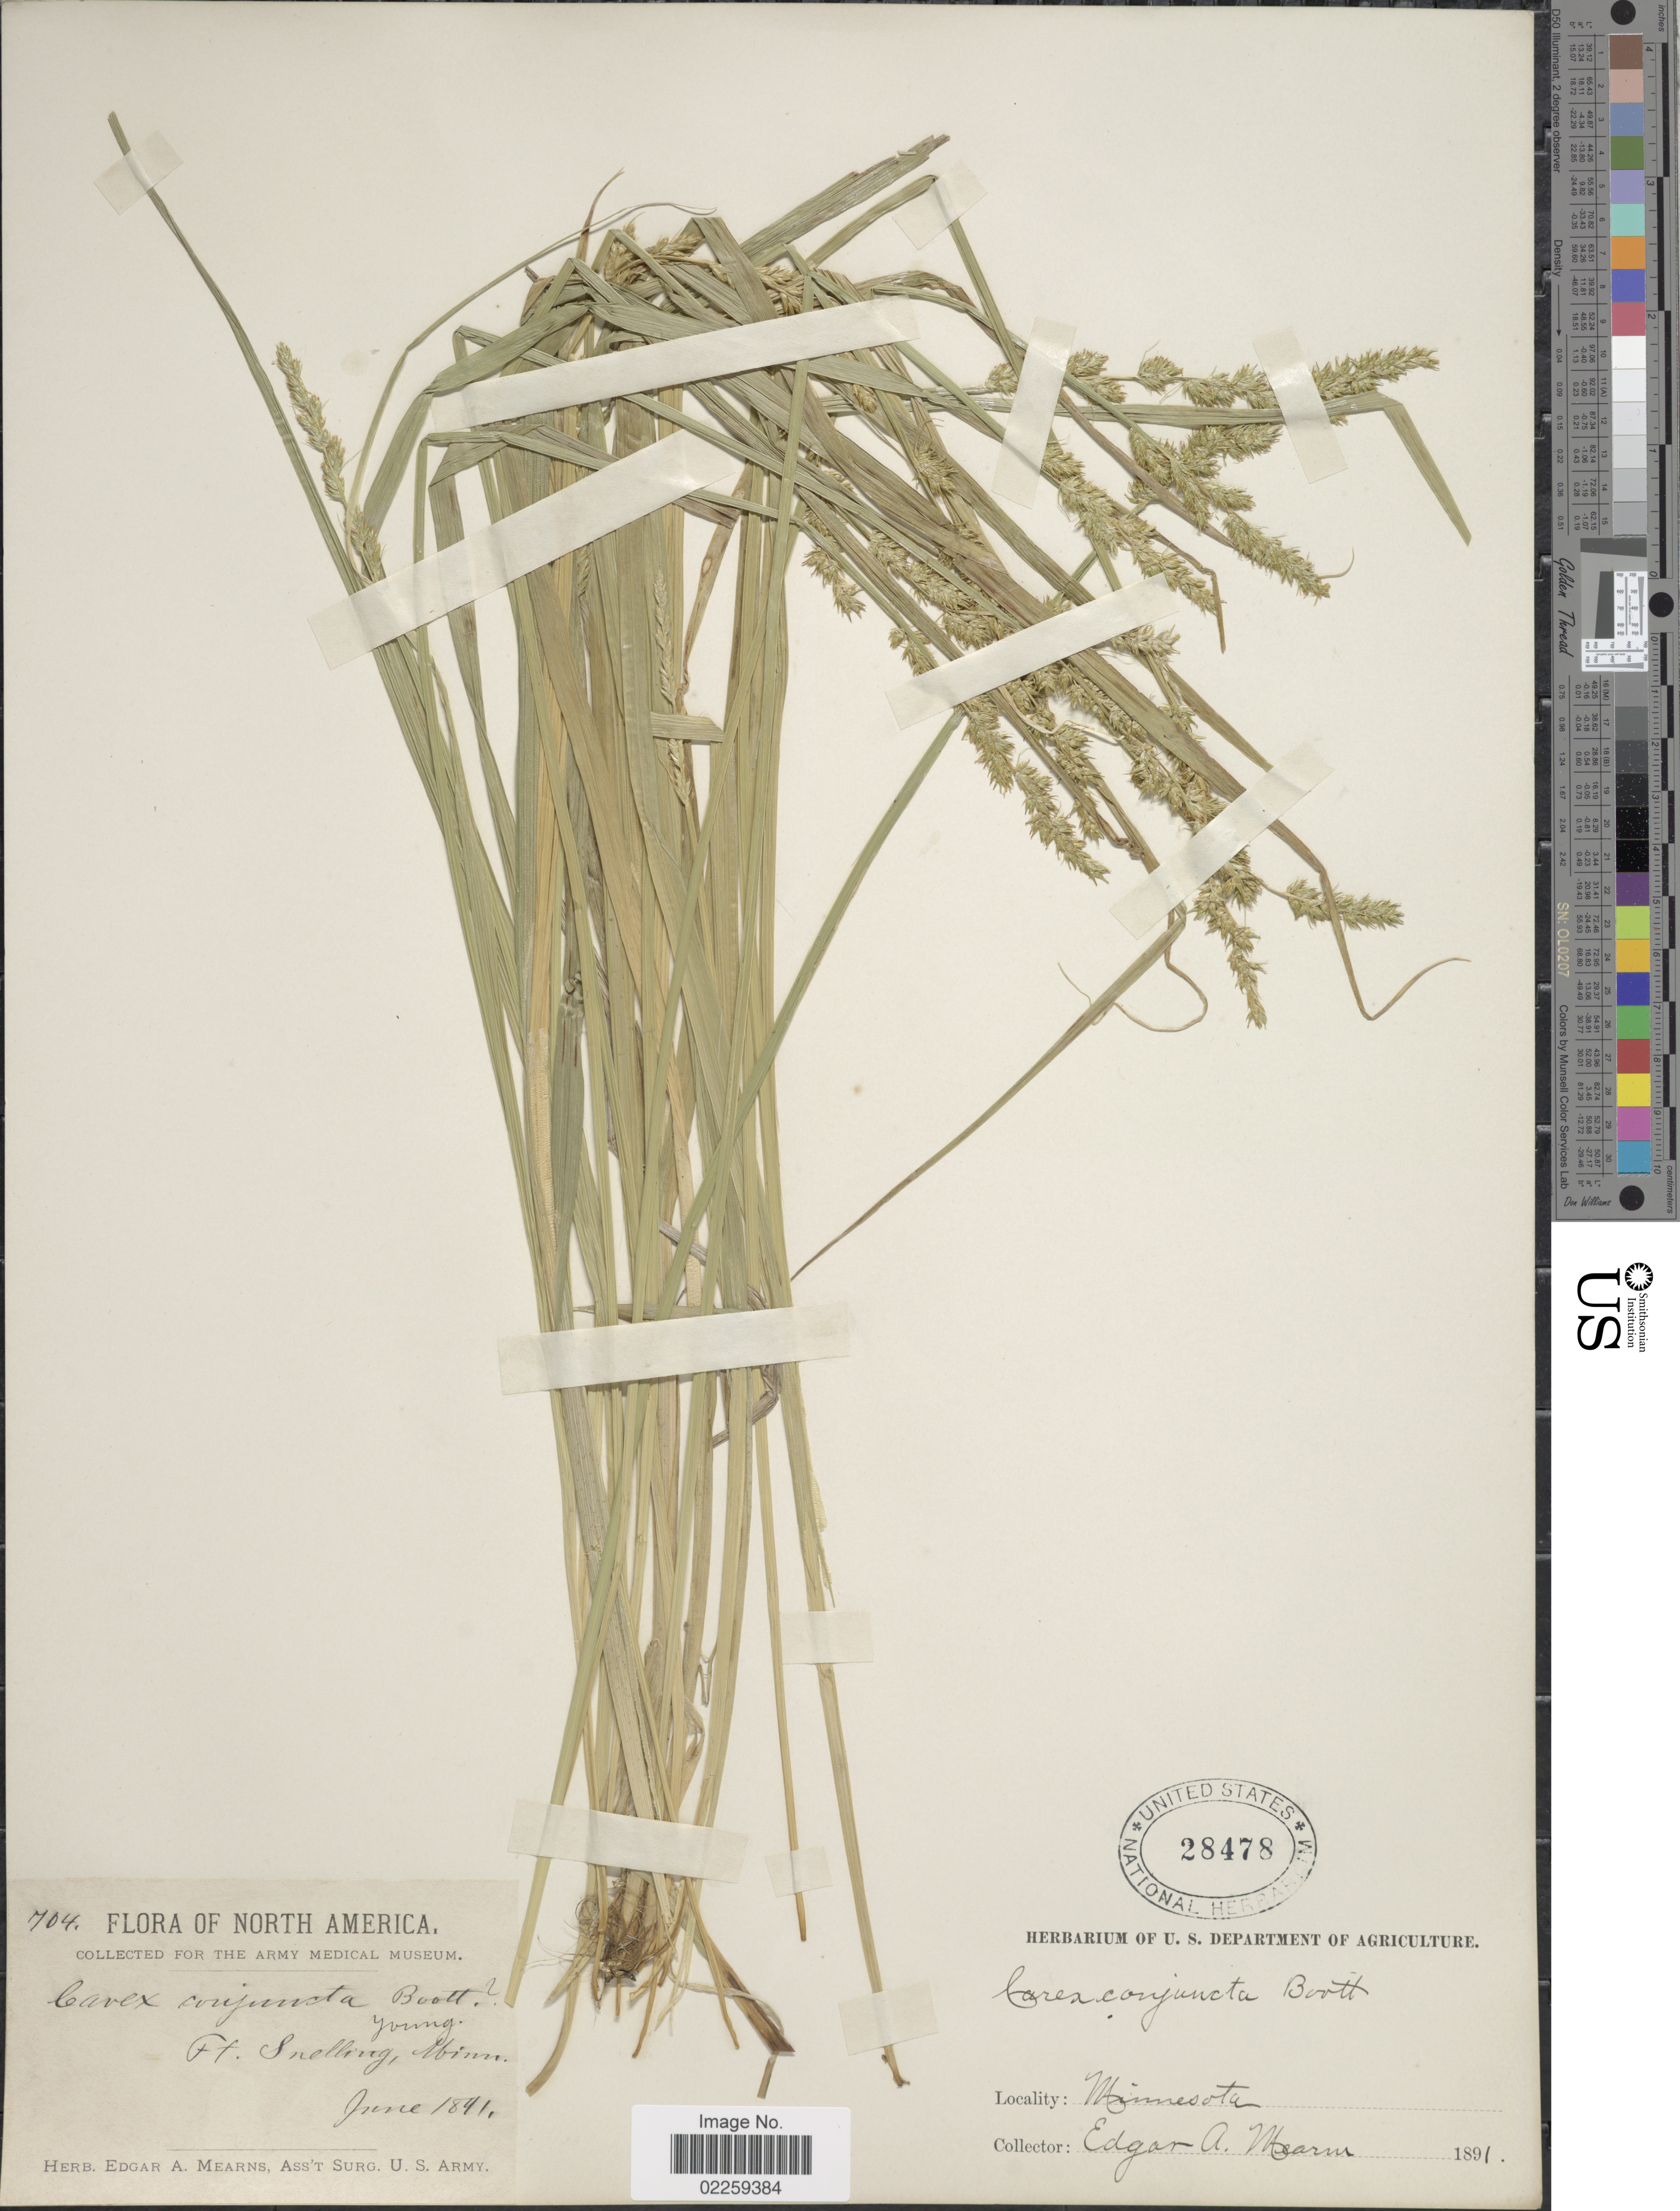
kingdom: Plantae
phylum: Tracheophyta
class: Liliopsida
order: Poales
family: Cyperaceae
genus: Carex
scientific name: Carex conjuncta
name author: Boott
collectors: E. A. Mearns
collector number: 704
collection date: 1891-06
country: United States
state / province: Minnesota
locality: Ft. Snelling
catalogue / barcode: US 28478